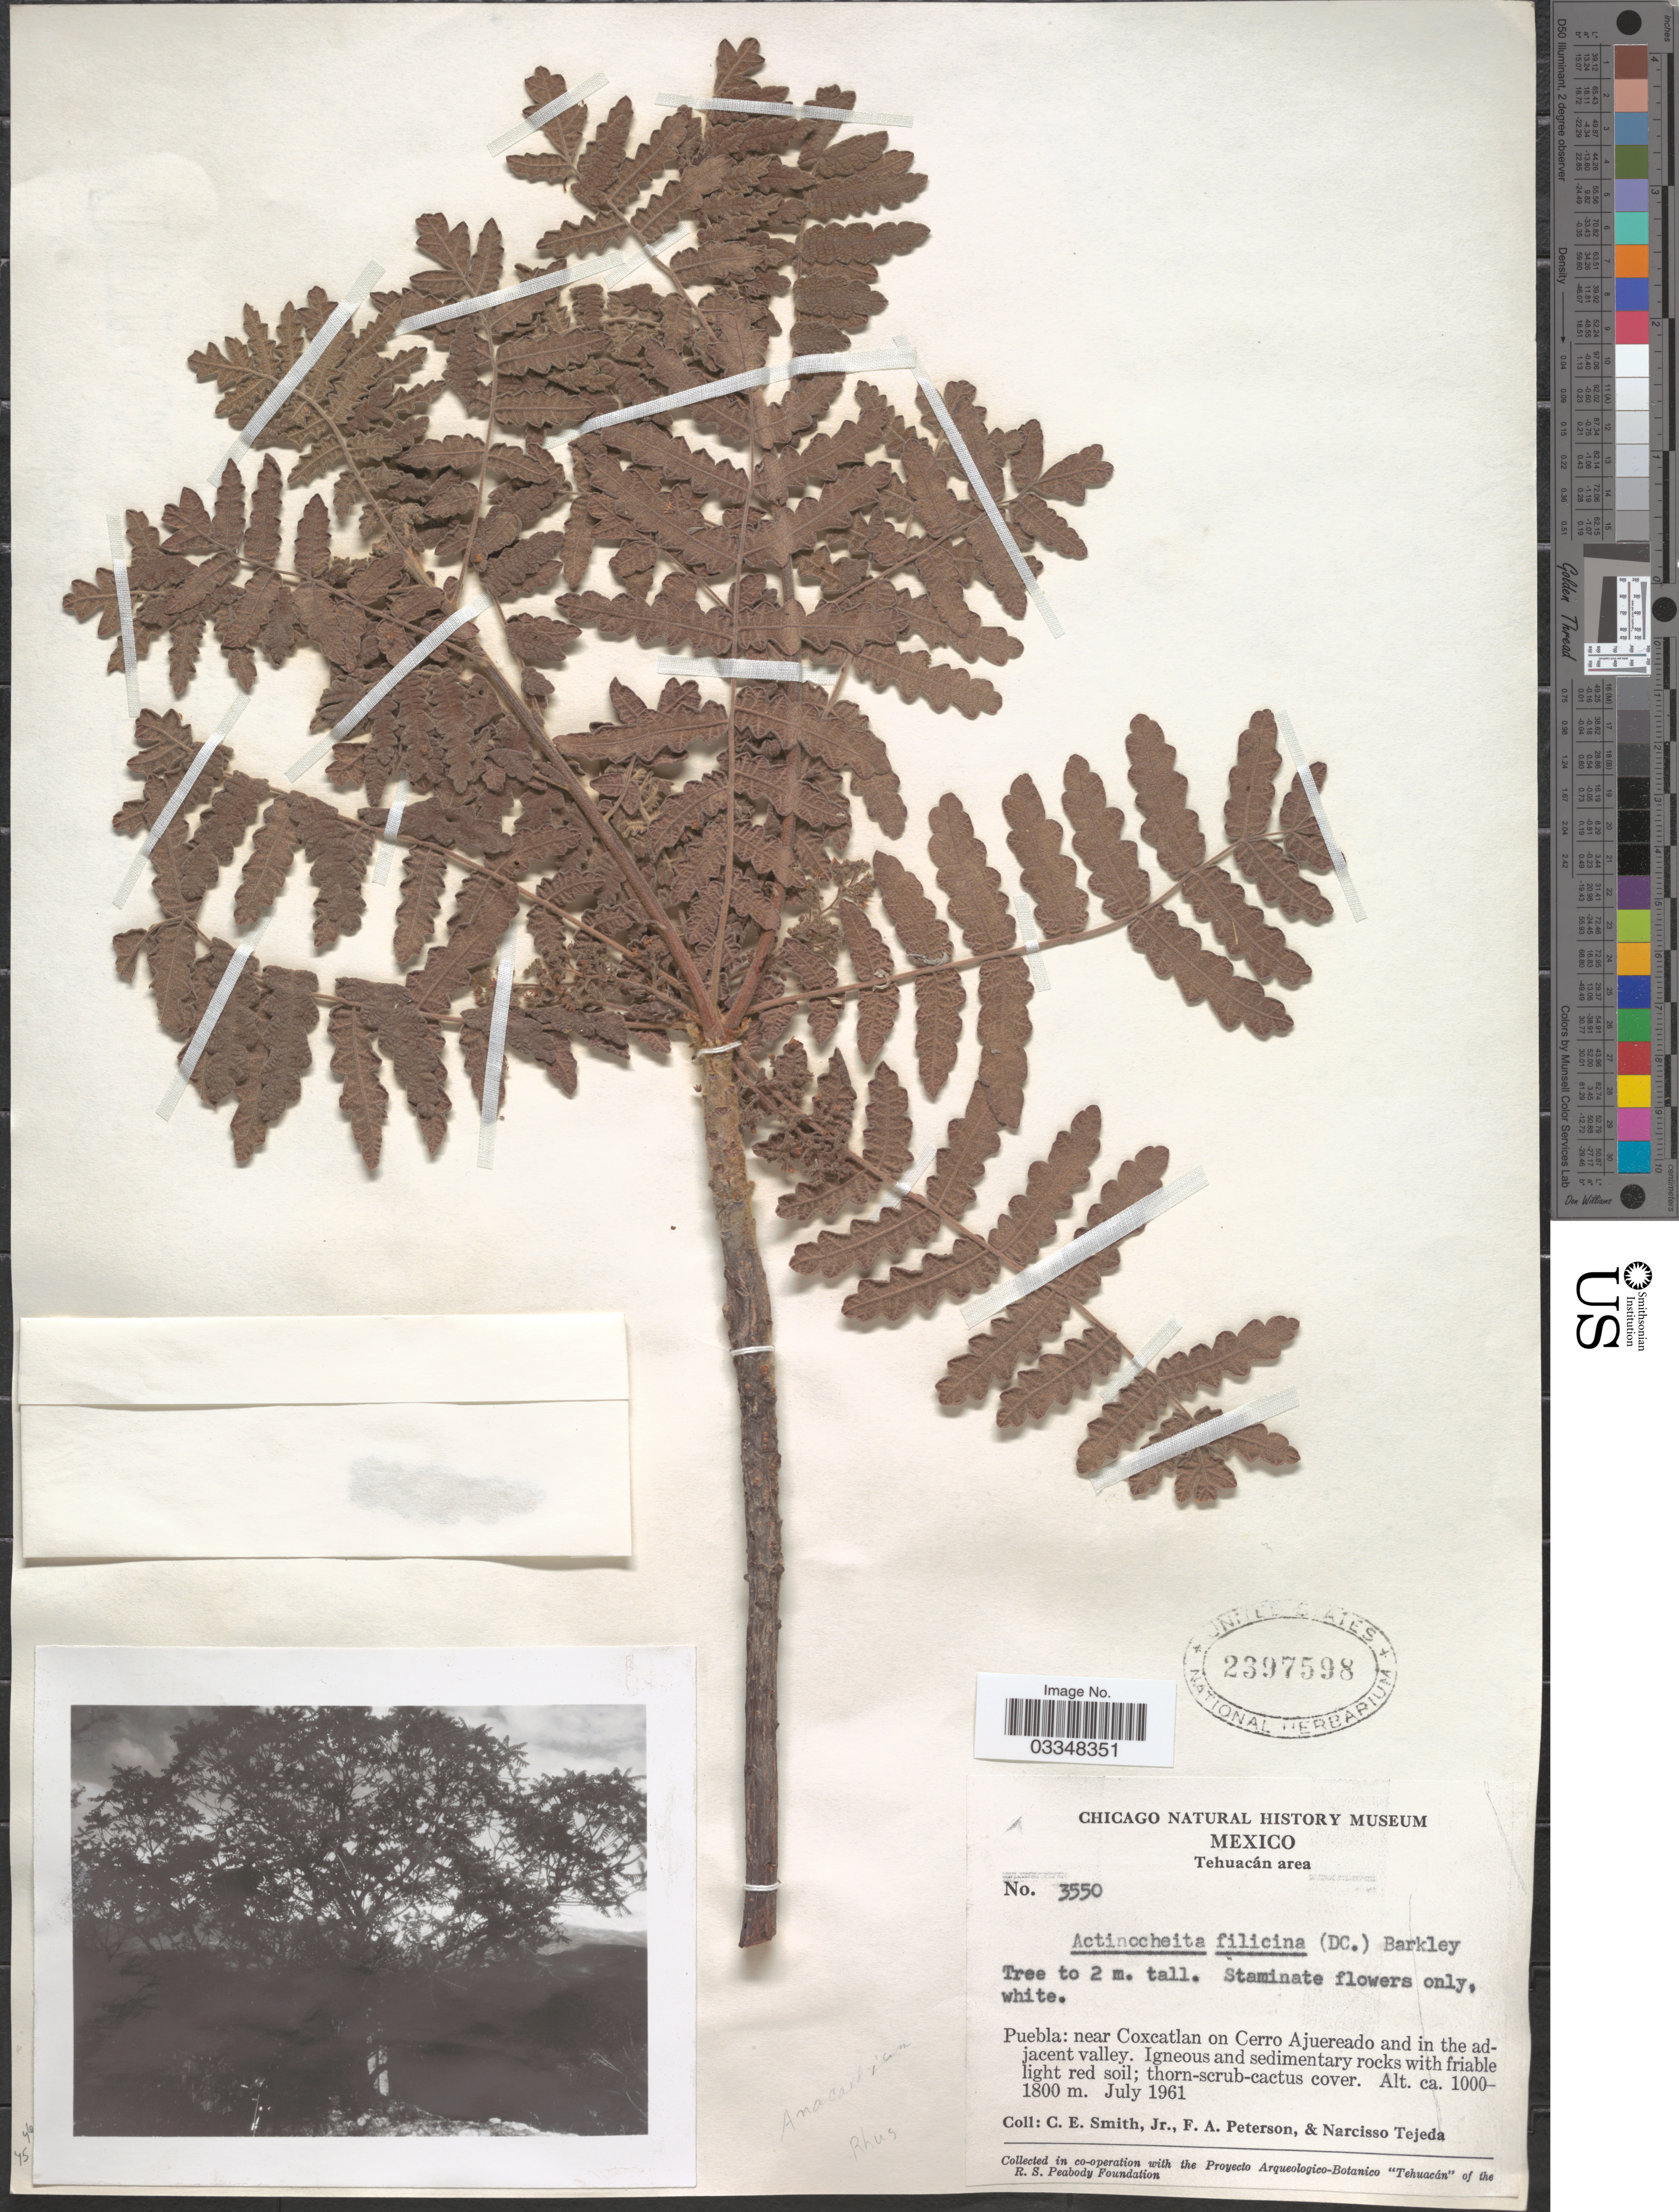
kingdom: Plantae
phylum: Tracheophyta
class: Magnoliopsida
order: Sapindales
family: Anacardiaceae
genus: Actinocheita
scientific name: Actinocheita filicina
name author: (Sessé & Moc. ex DC.) F.A. Barkley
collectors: C. E. Smith Jr., F. A. Peterson & N. Tejeda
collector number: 3550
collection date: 1961-07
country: Mexico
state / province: Puebla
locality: Tehuacán area. Near Coxcatlan on Cerro Ajuereado and in the adjacent valley.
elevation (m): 1000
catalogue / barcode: US 2397598